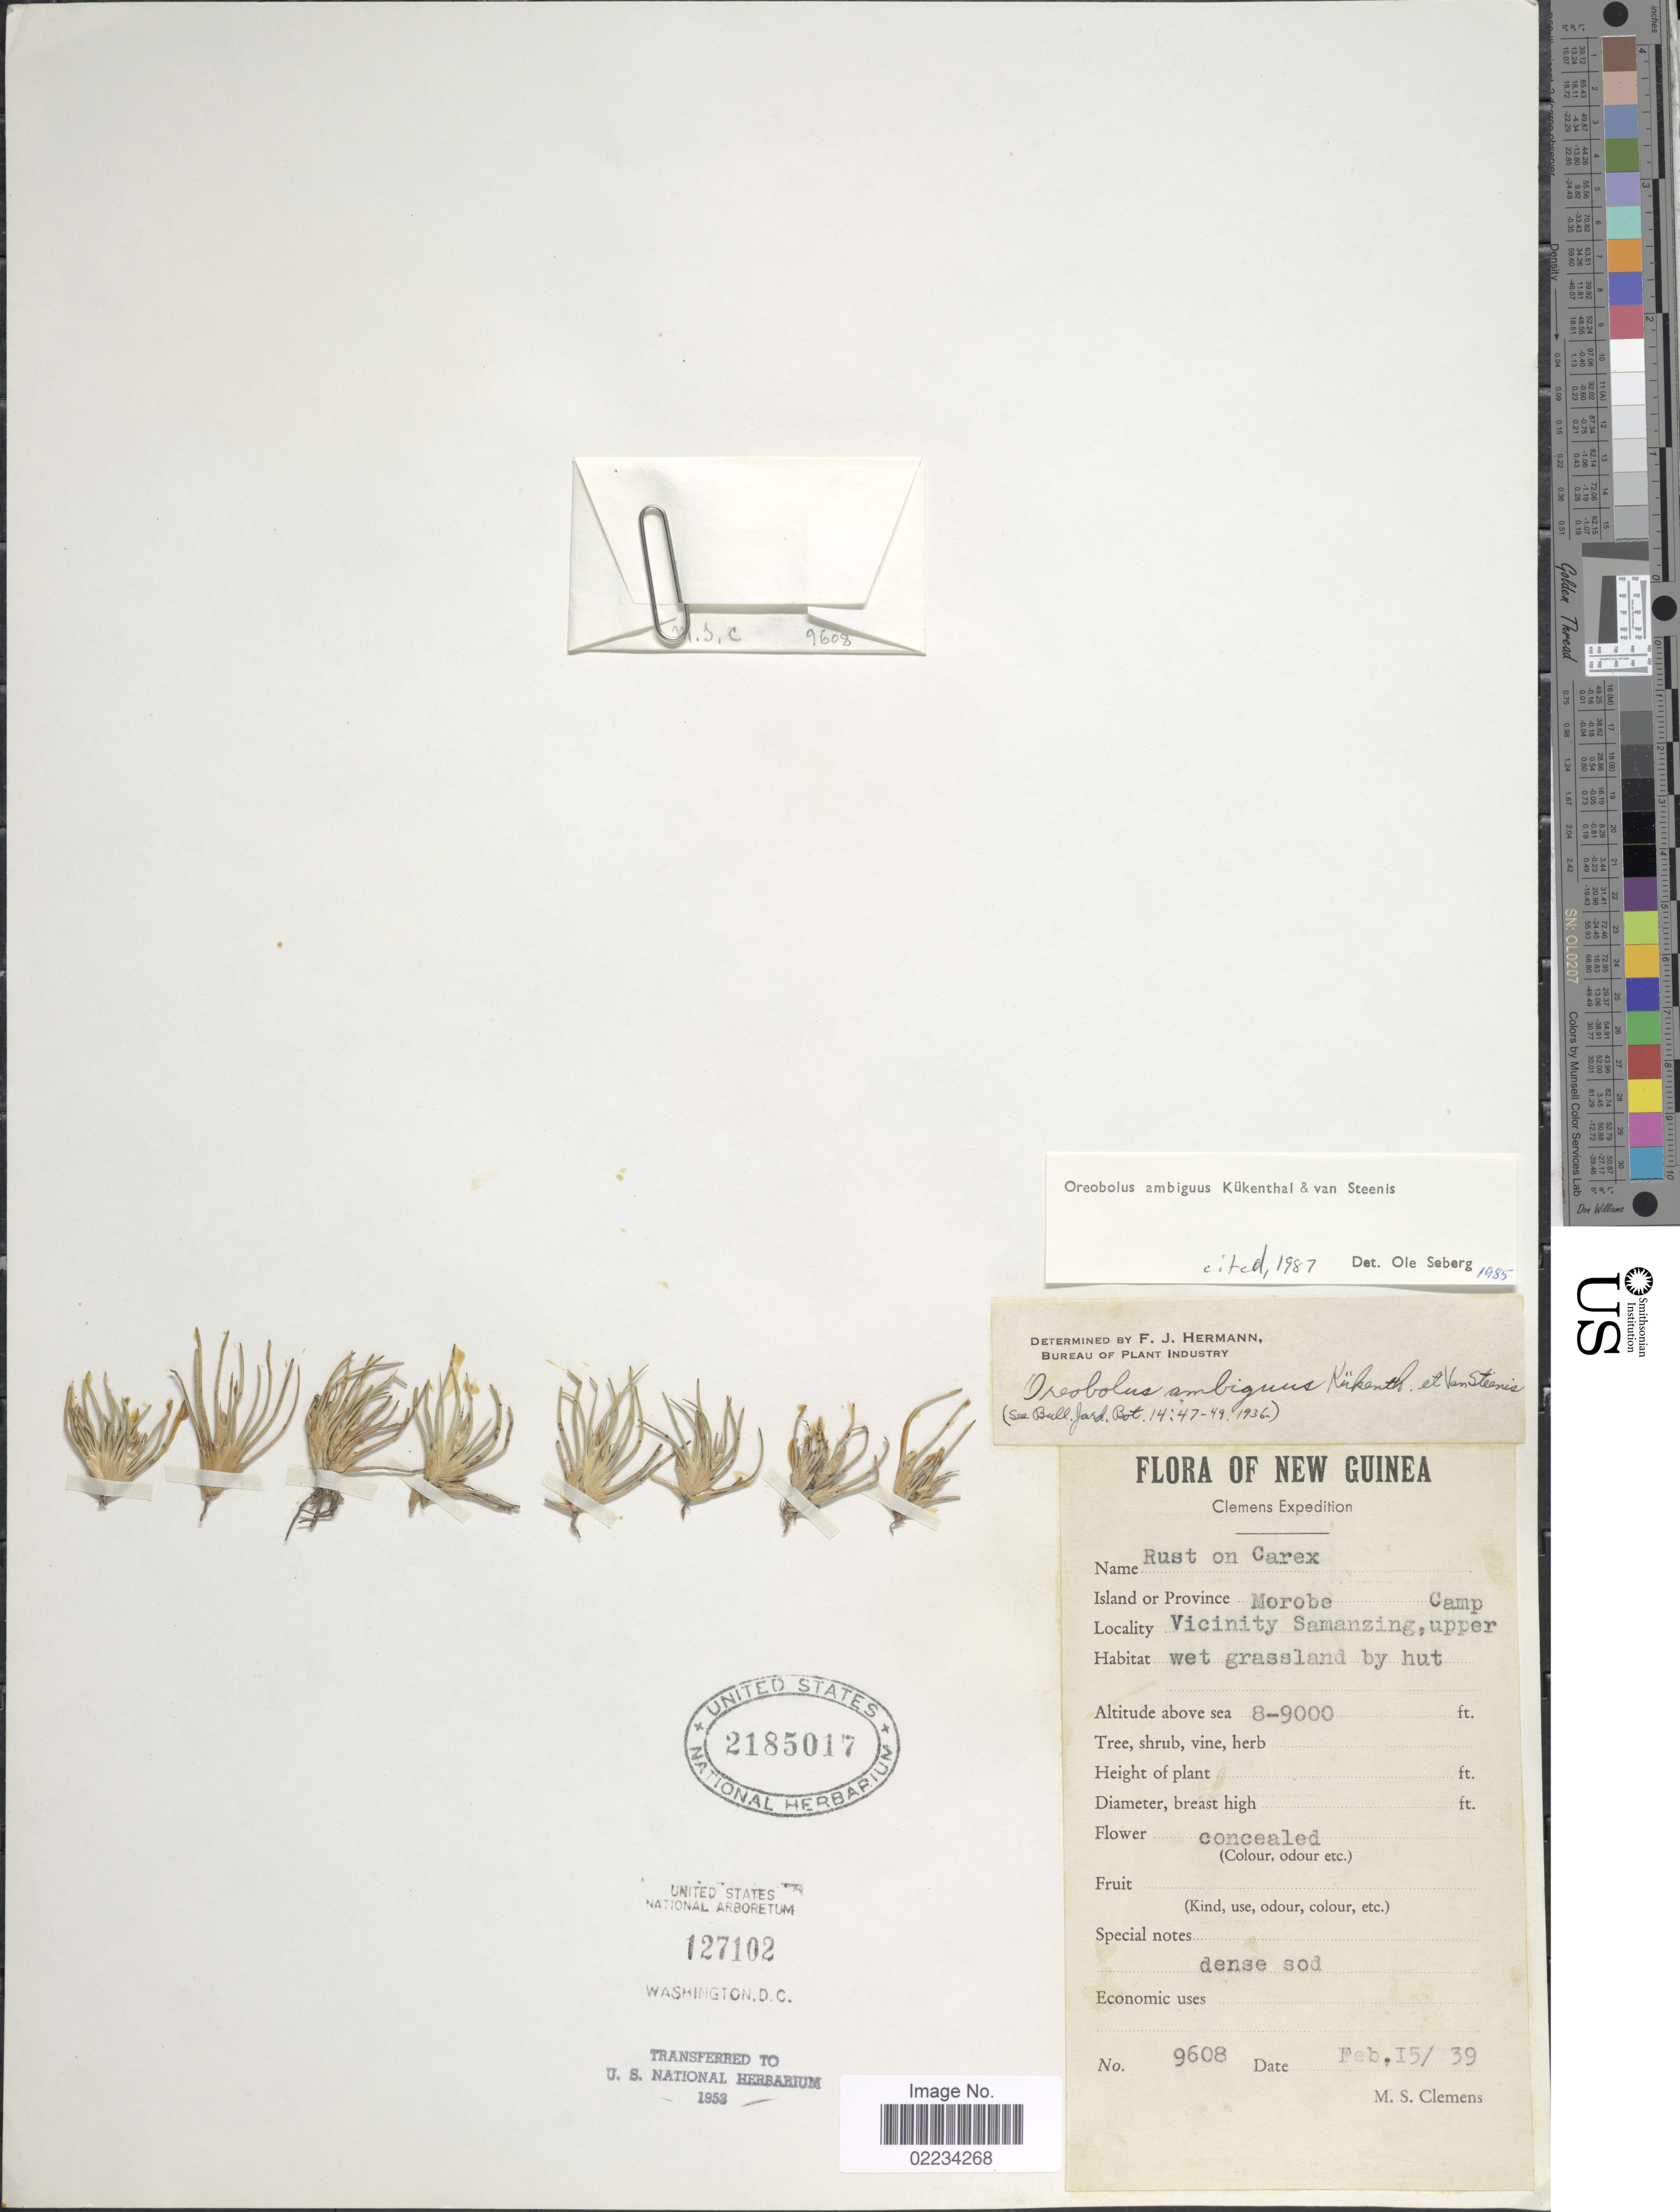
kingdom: Plantae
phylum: Tracheophyta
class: Liliopsida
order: Poales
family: Cyperaceae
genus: Oreobolus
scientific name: Oreobolus ambiguus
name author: Kük. & Steenis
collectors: M. S. Clemens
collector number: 9608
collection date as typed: Transcribed d/m/y: 15/2/39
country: Papua New Guinea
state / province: Morobe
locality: New Guinea, Island or Province Morobe, Vicinity Samanzing, upper Camp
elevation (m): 2438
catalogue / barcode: US 2185017